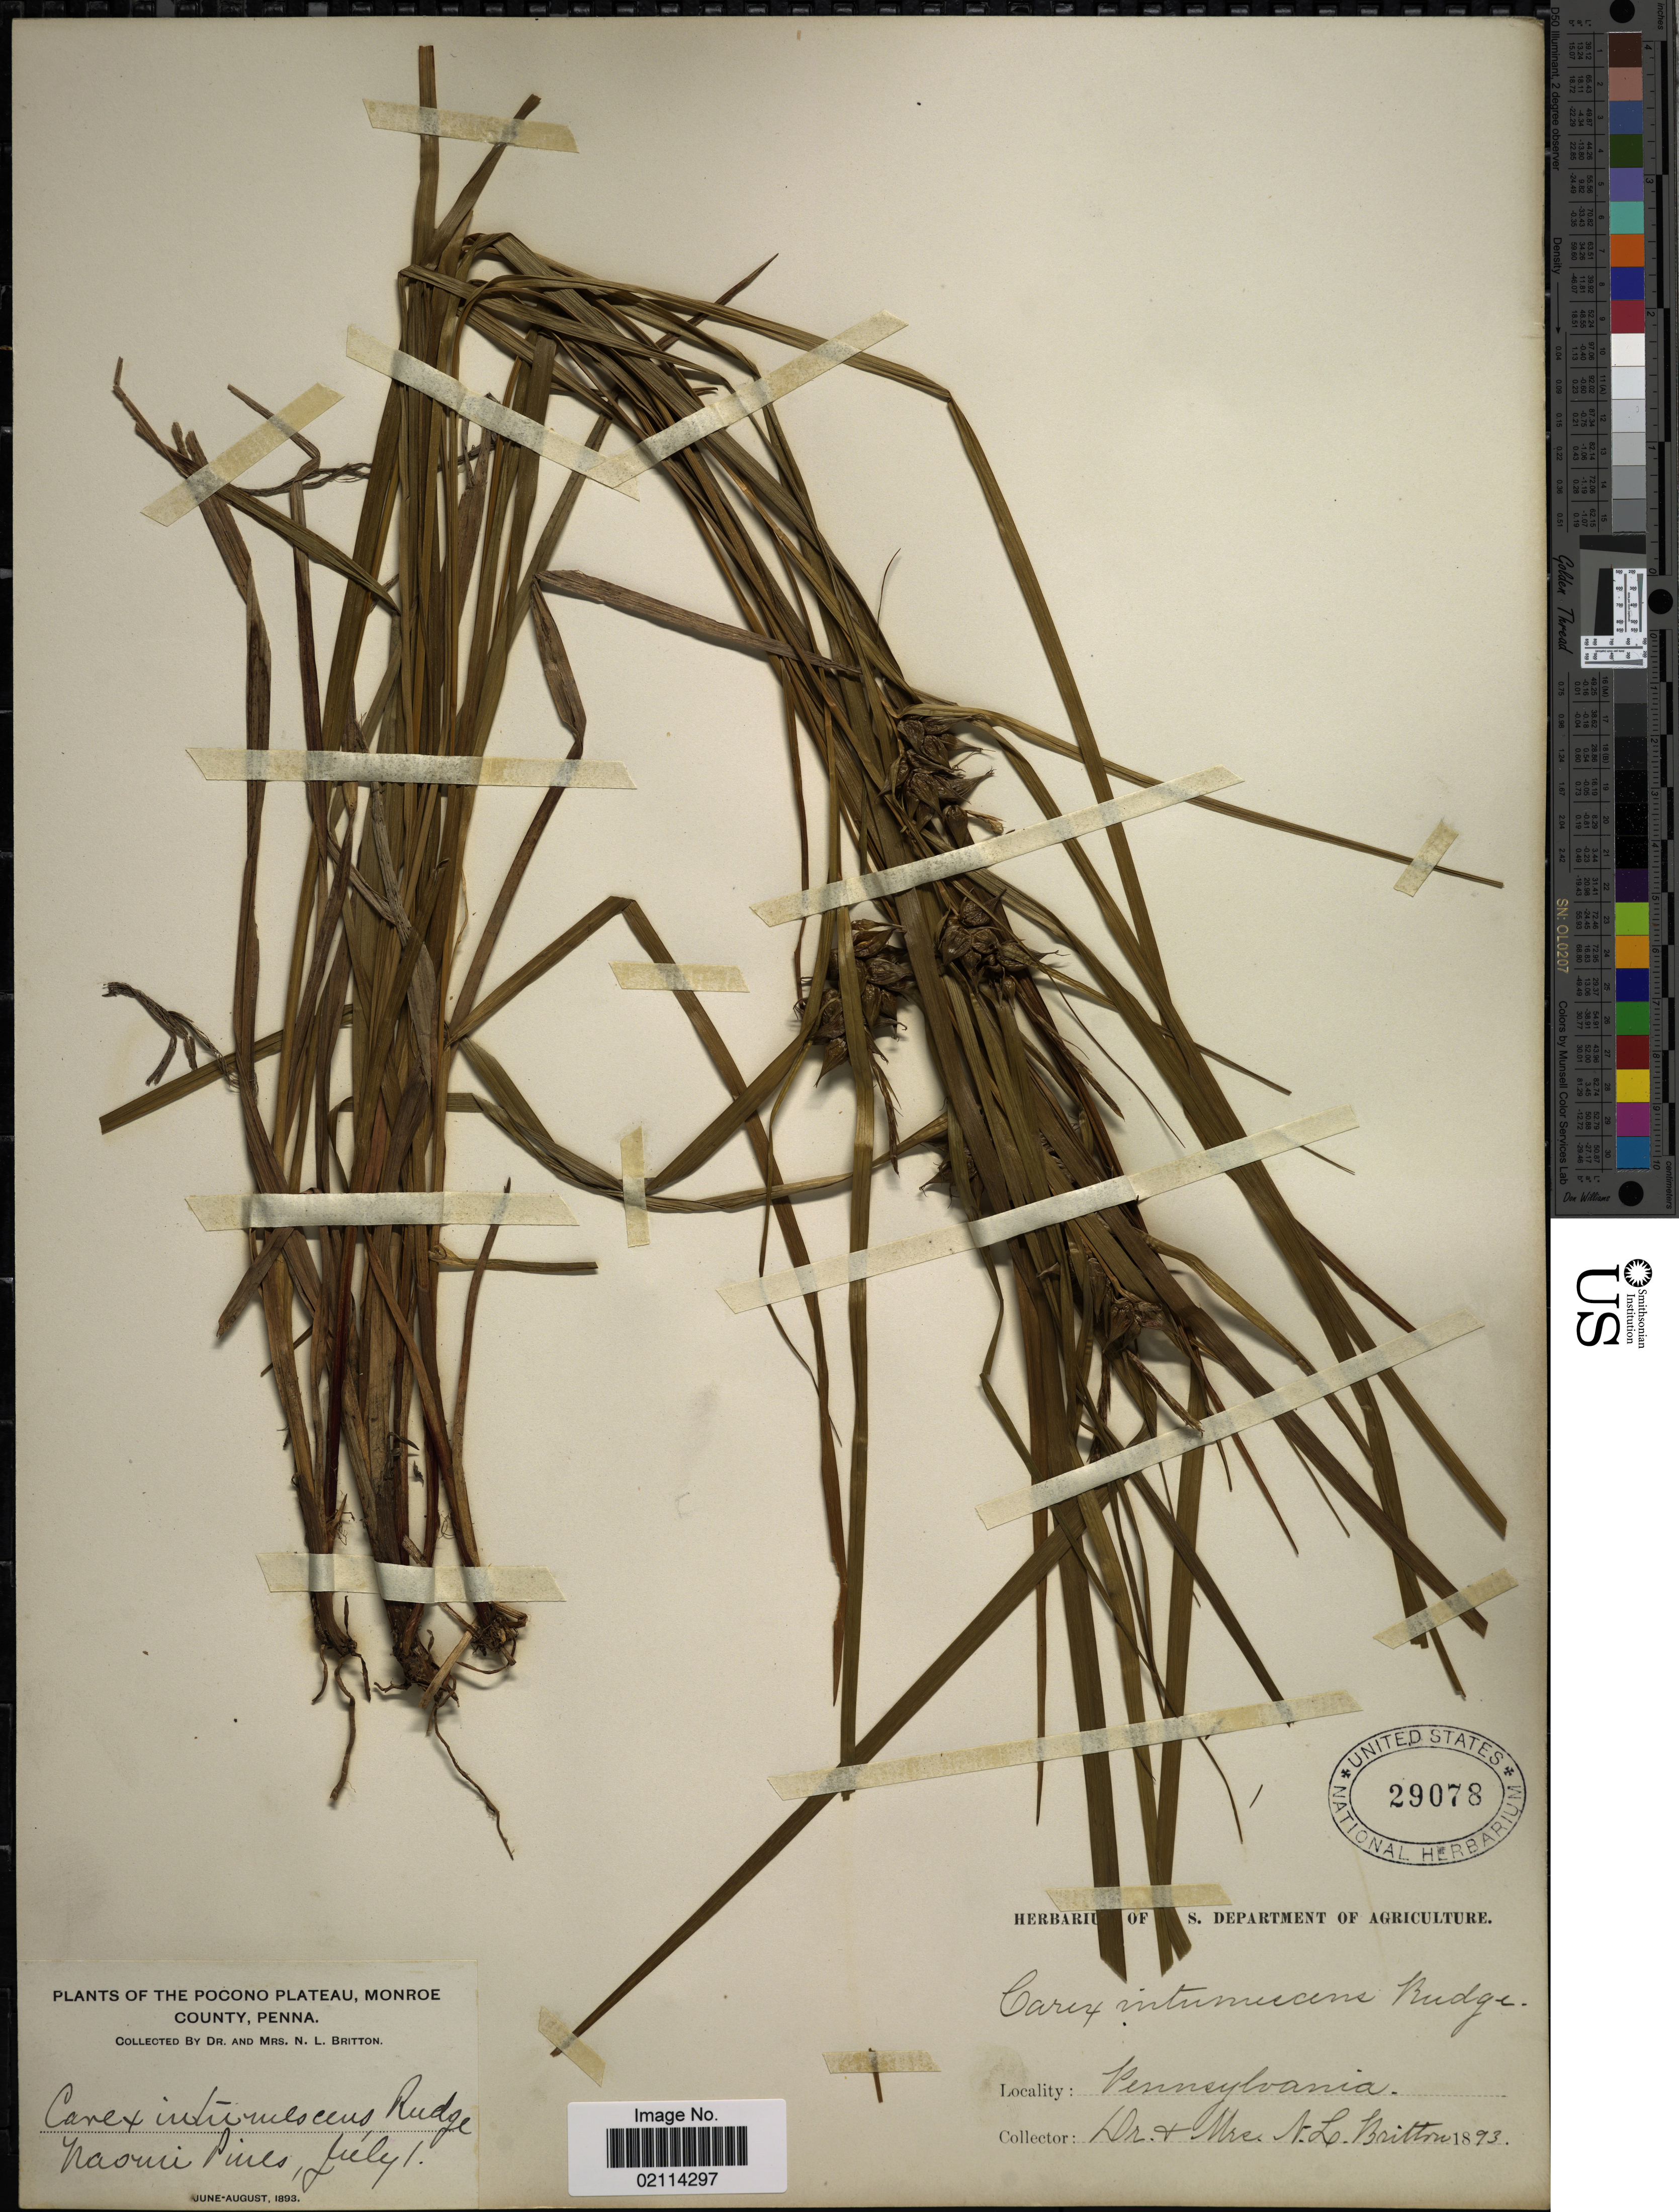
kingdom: Plantae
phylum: Tracheophyta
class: Liliopsida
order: Poales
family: Cyperaceae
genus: Carex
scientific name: Carex intumescens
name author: Rudge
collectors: N. Britton & E. G. Britton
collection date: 1893-07-01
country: United States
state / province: Pennsylvania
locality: The Pocono Plateau, Monroe County.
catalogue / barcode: US 29078